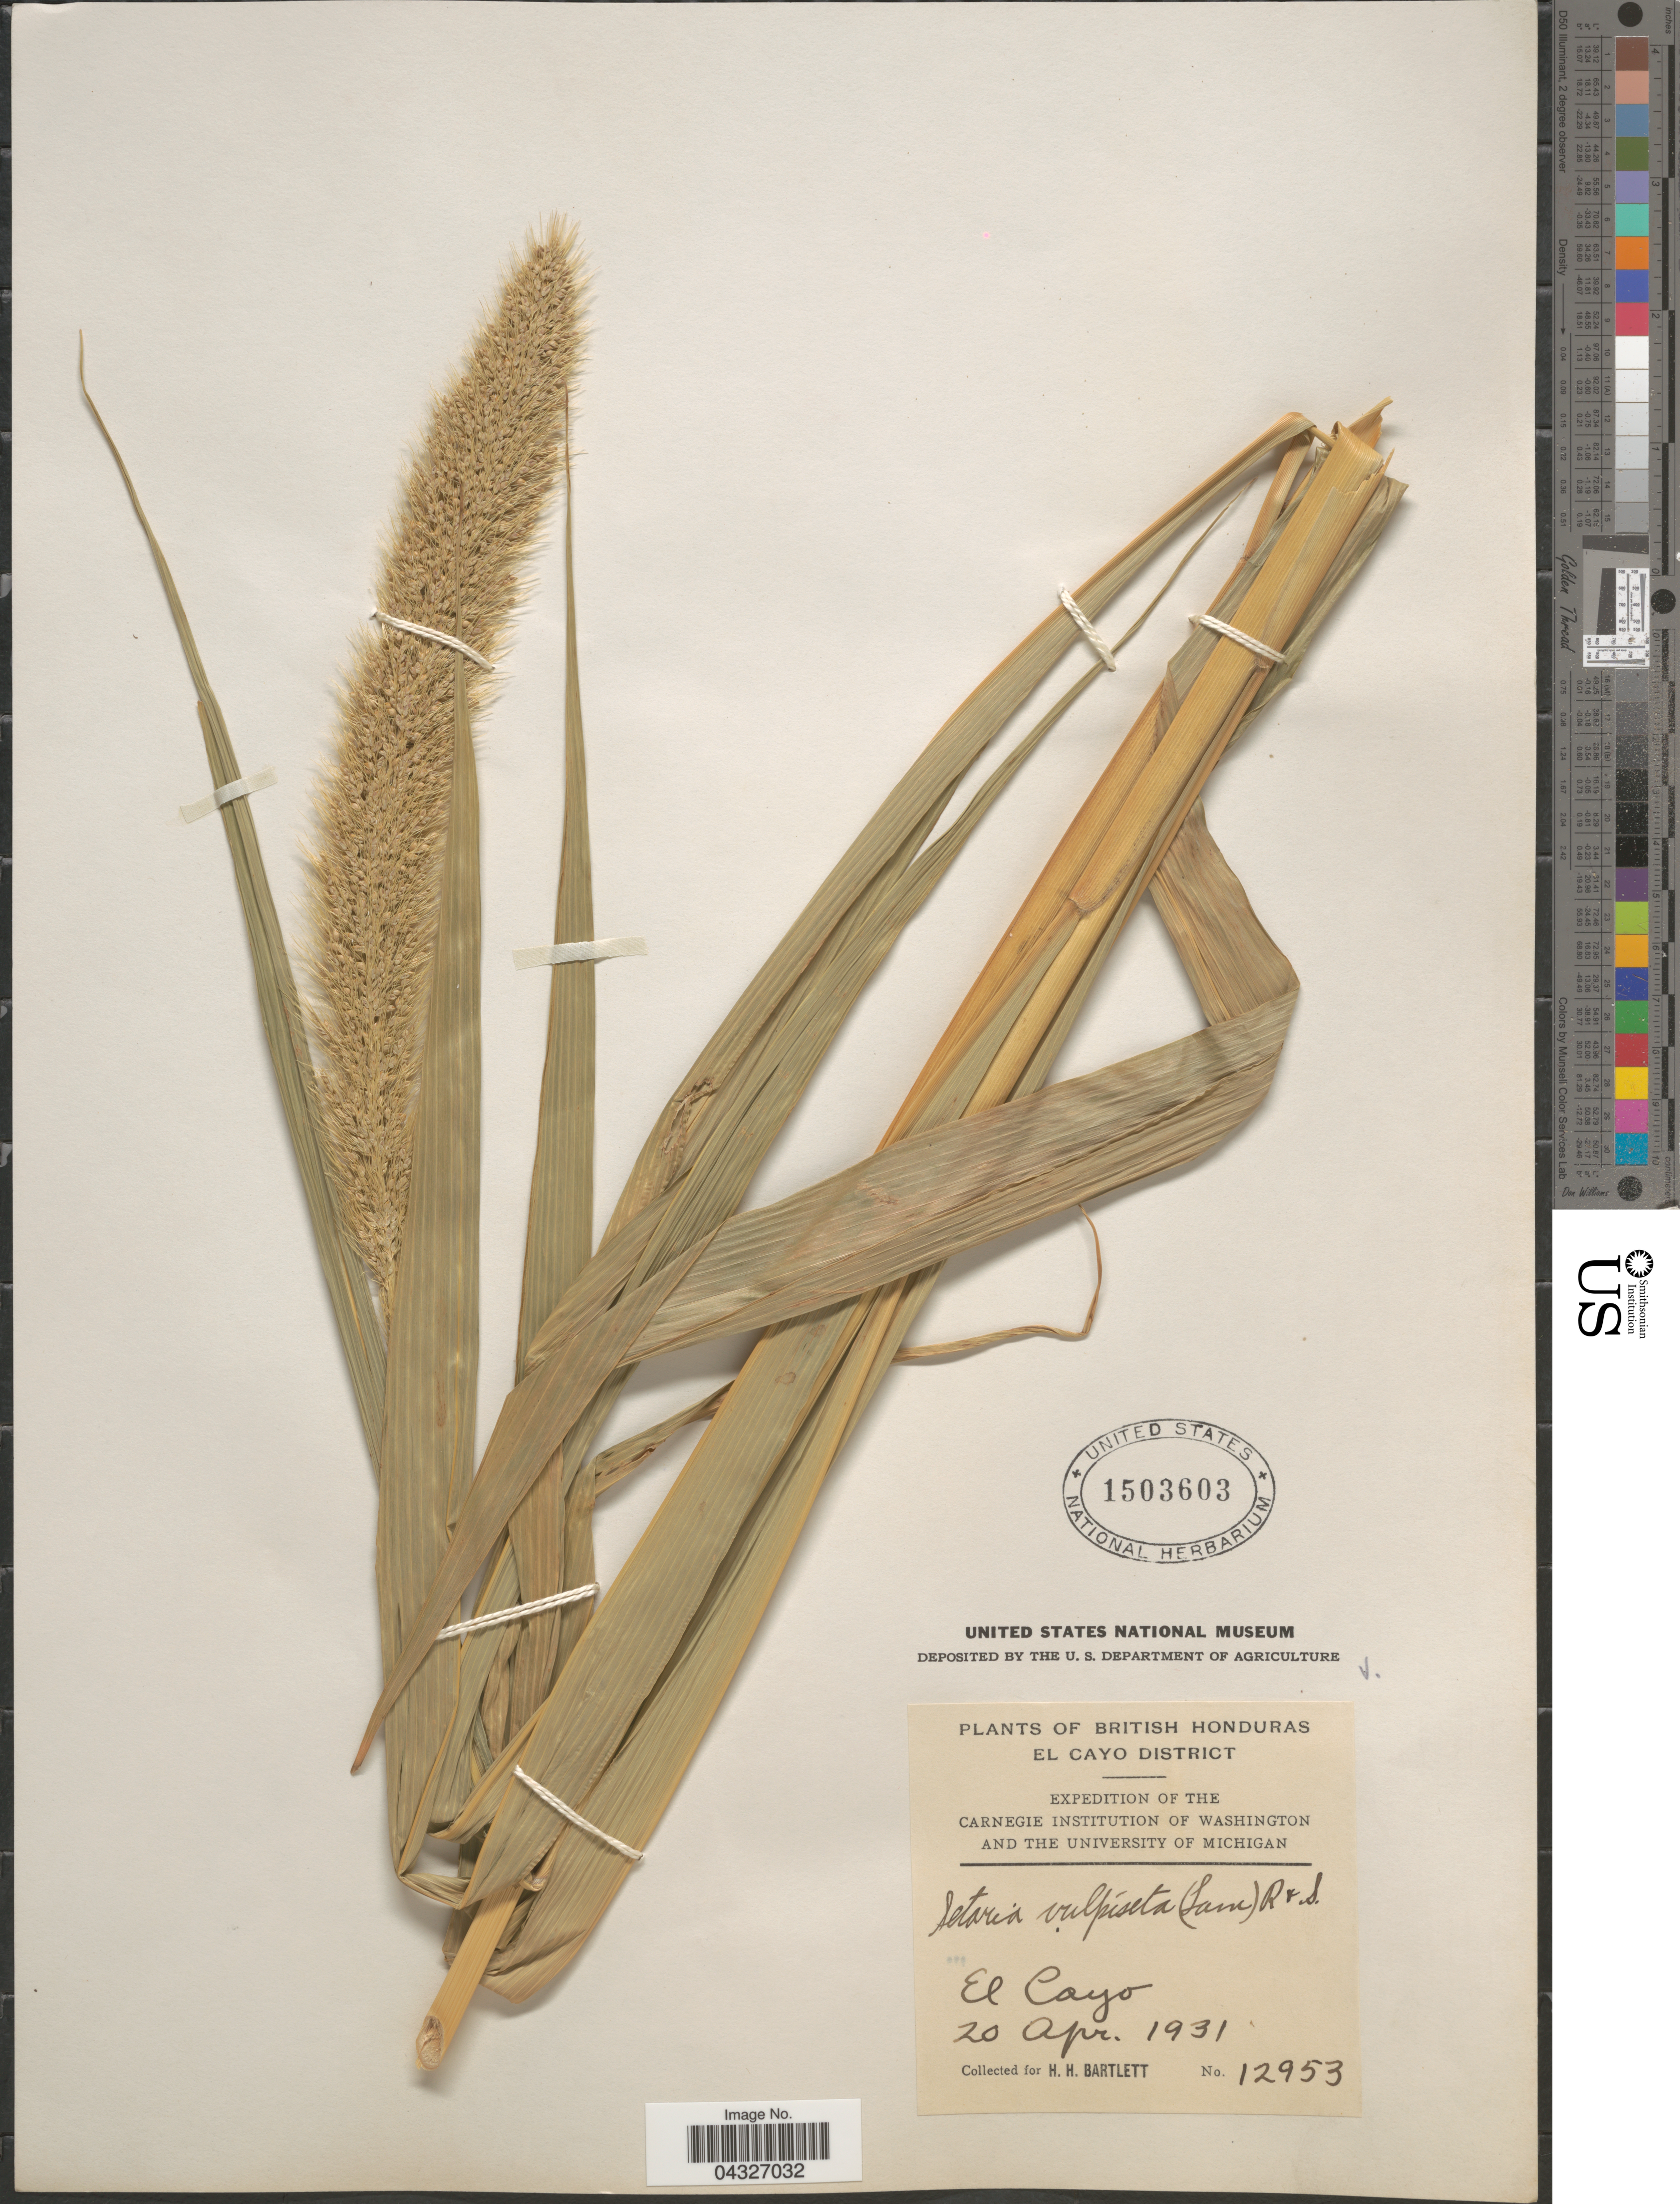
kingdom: Plantae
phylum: Tracheophyta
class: Liliopsida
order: Poales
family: Poaceae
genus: Setaria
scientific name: Setaria vulpiseta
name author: (Lam.) Roem. & Schult.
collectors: H. H. Bartlett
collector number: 12953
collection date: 1931-04-20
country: Belize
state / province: Cayo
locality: British Honduras. El Cayo District. Expedition of the Carnegie Institution of Washington and the University of Michigan. El Cayo.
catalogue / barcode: US 1503603